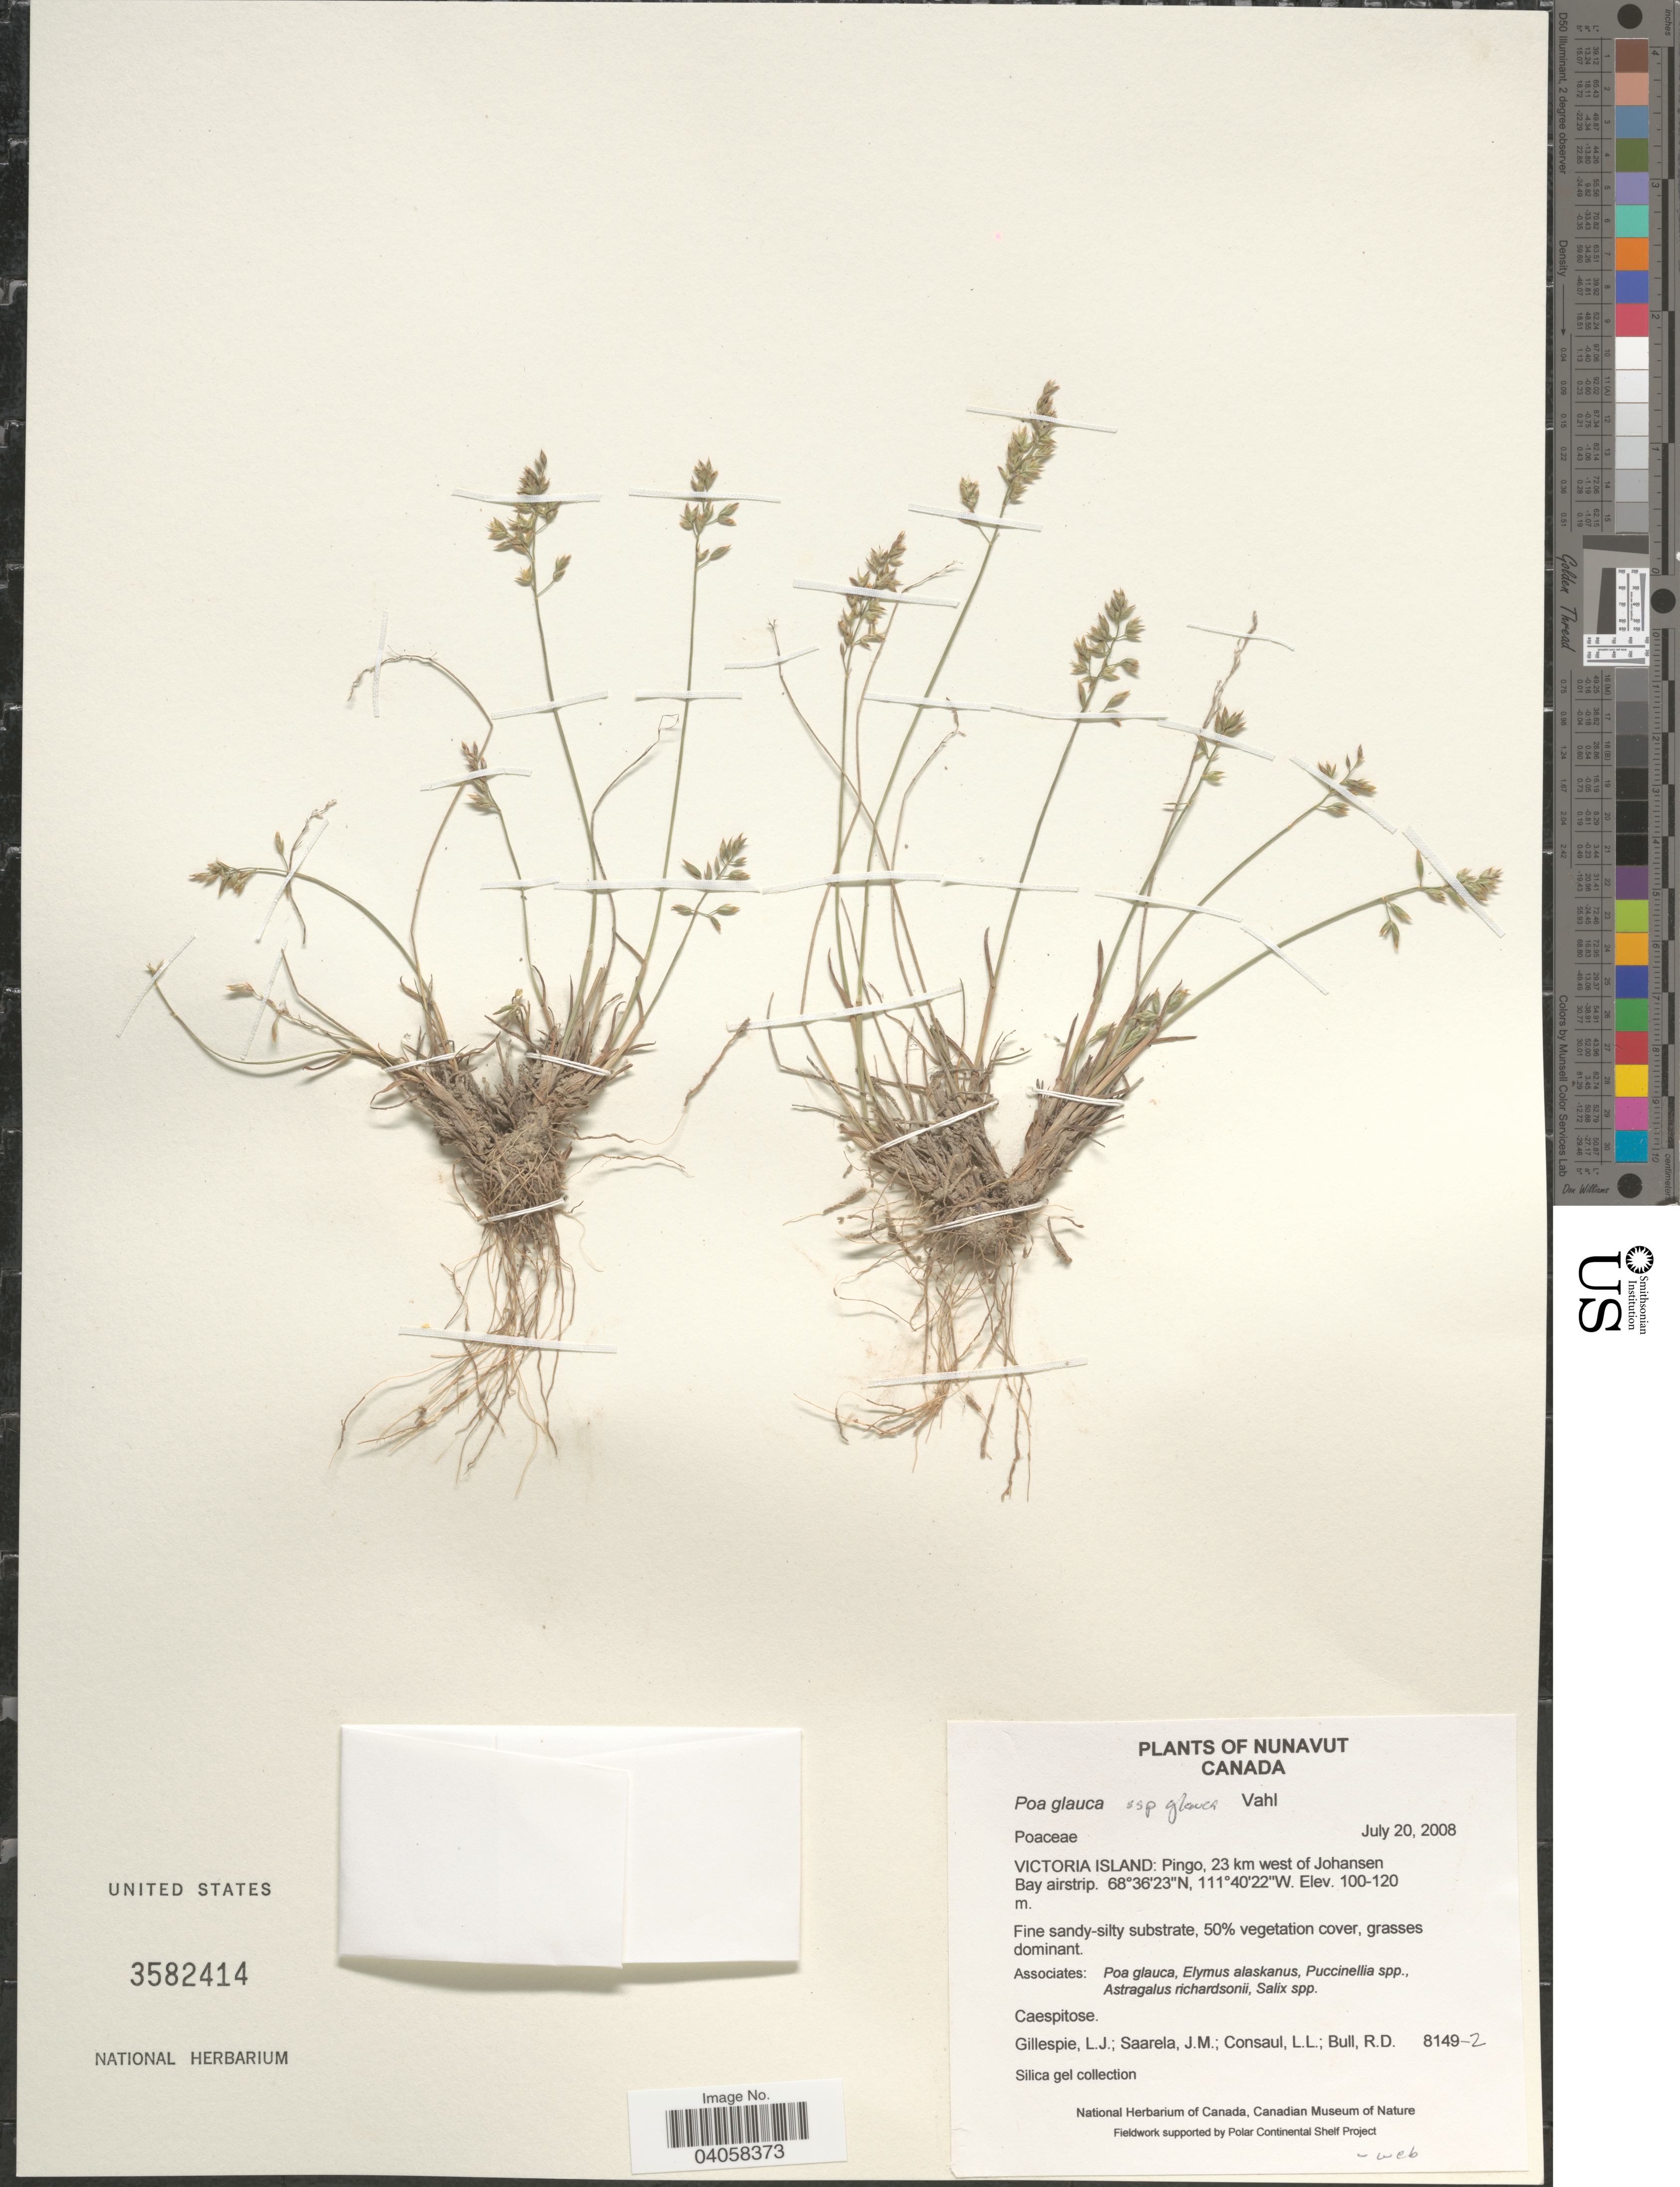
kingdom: Plantae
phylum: Tracheophyta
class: Liliopsida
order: Poales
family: Poaceae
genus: Poa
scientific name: Poa glauca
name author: Vahl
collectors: L. Gillespie, J. Saarela, L. Consaul & R. Bull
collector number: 8149-2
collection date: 2008-07-20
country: Canada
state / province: Nunavut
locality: Victoria Island: Pingo, 23 km west of Johansen Bay airstrip.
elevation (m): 100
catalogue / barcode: US 3582414